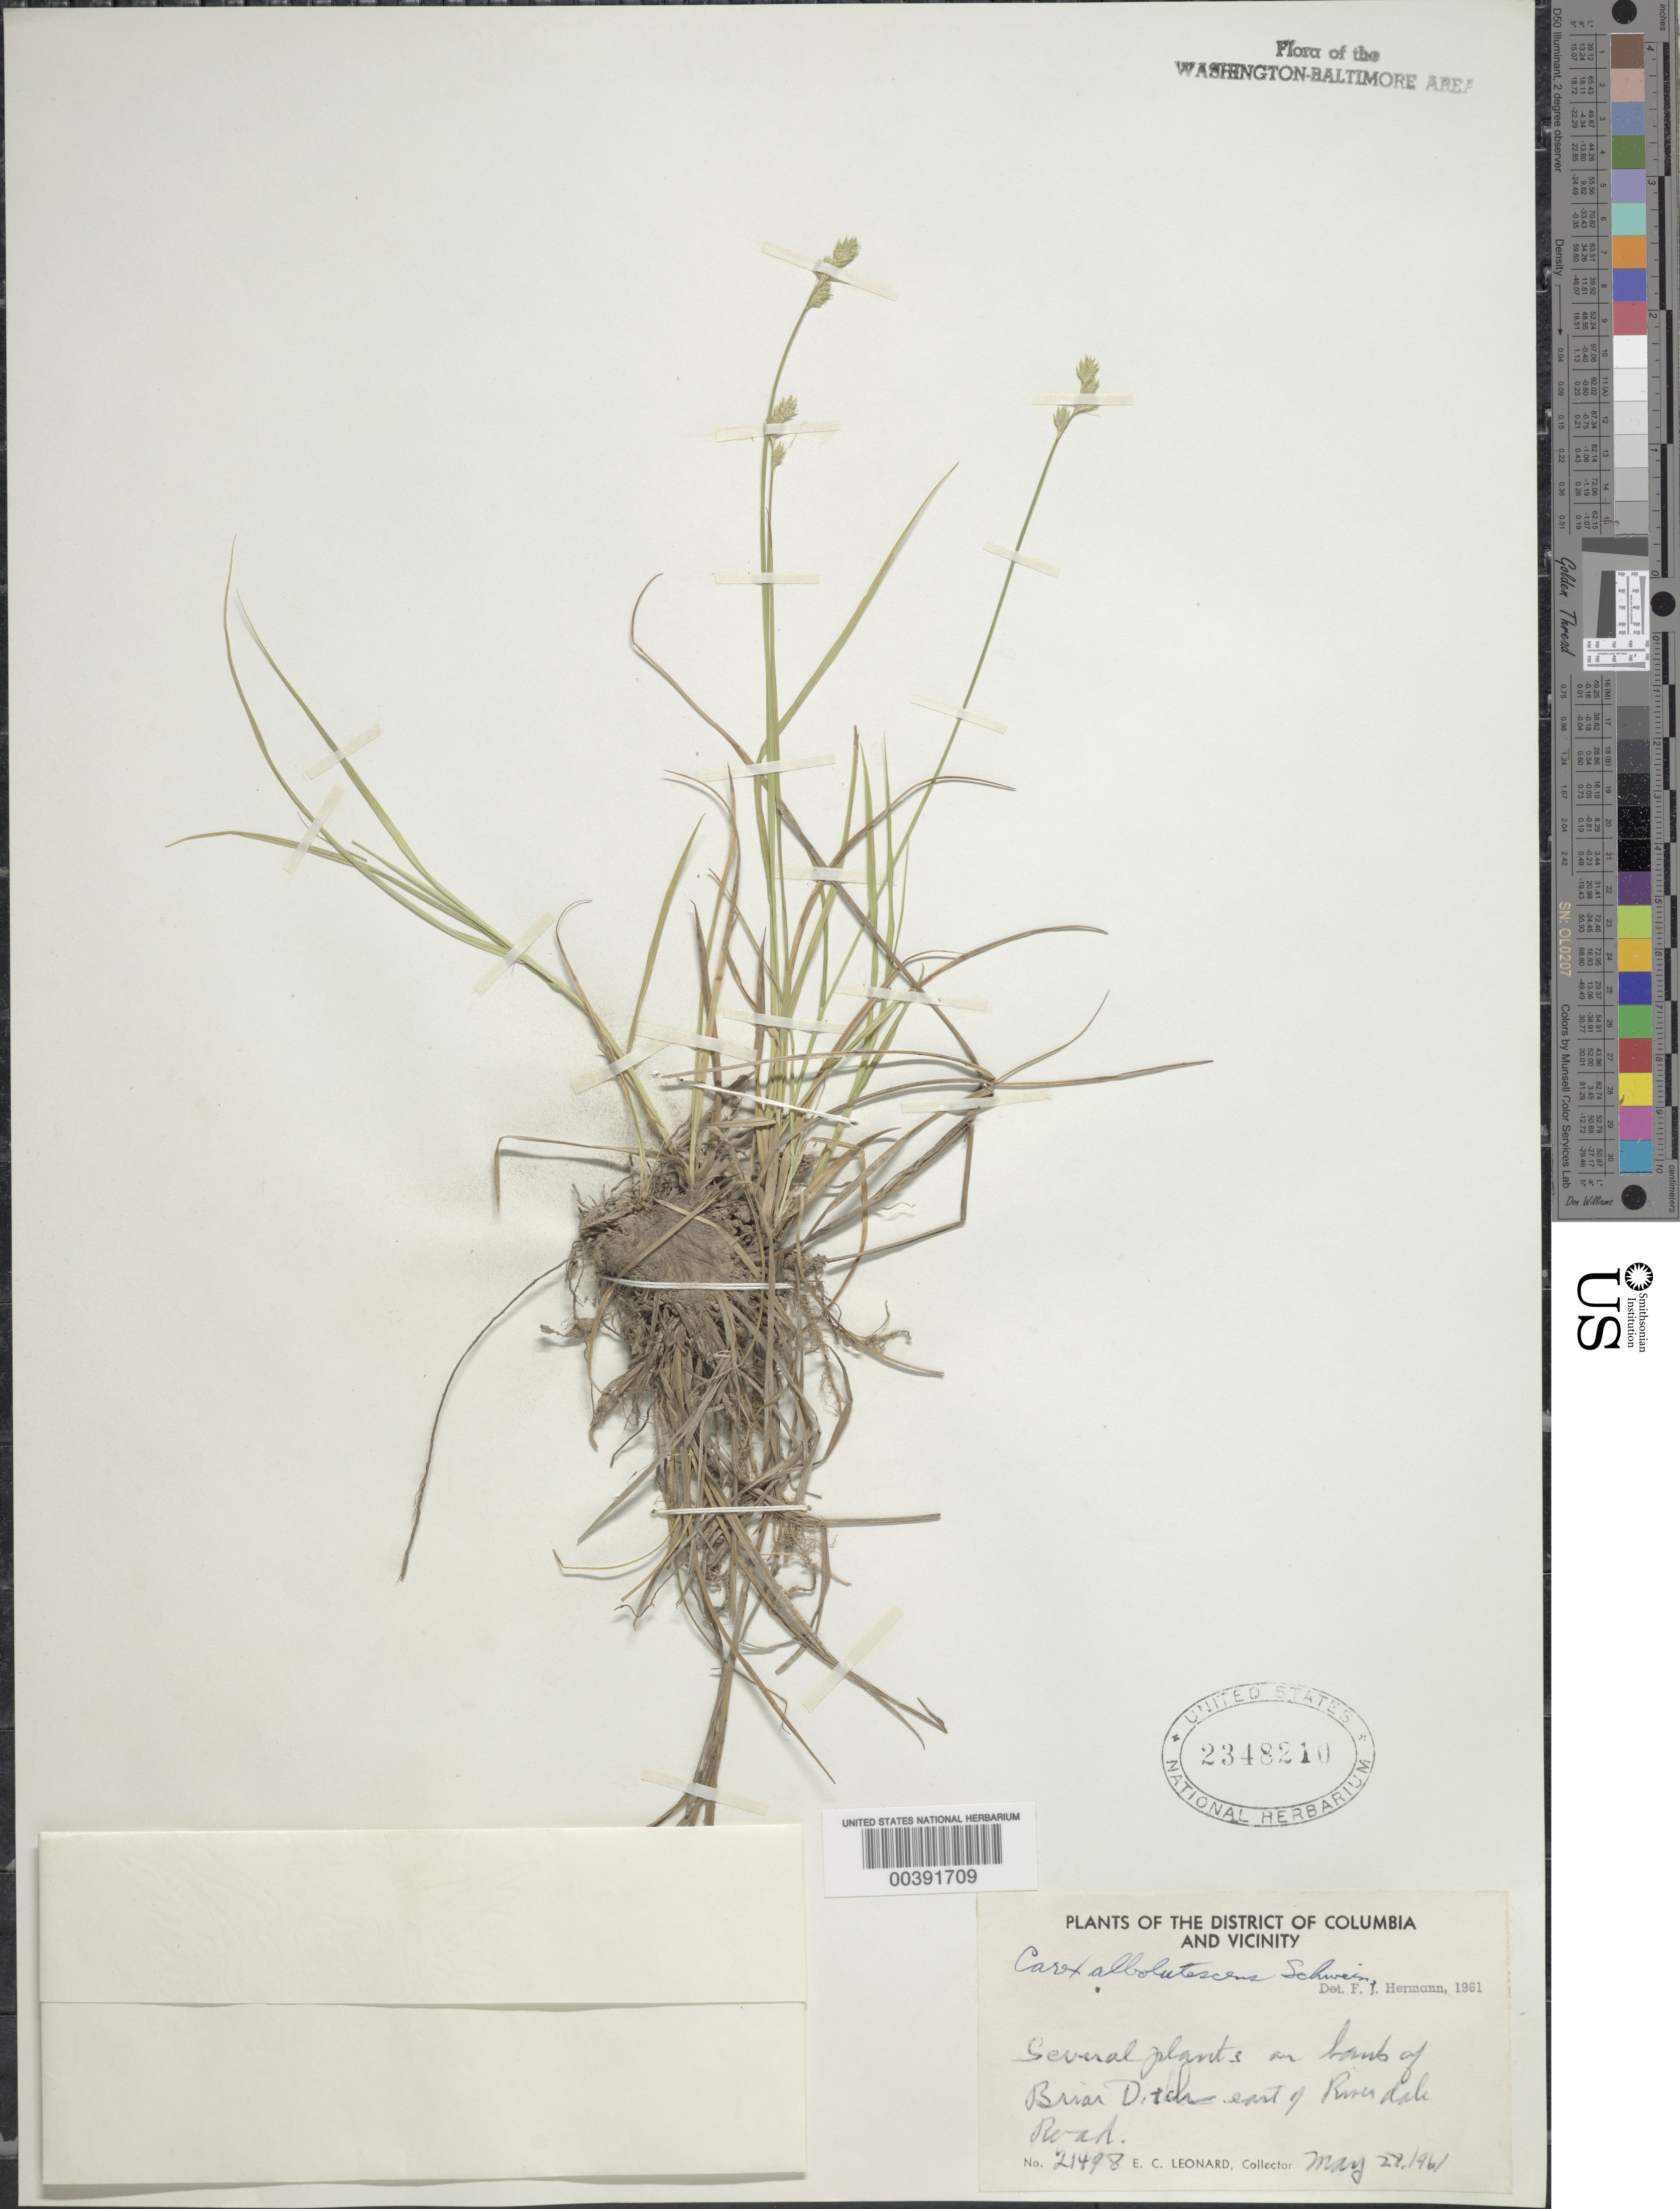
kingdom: Plantae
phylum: Tracheophyta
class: Liliopsida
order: Poales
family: Cyperaceae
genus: Carex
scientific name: Carex albolutescens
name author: Schwein.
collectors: E. C. Leonard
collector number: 21498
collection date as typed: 28 May 1961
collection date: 1961-05-28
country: United States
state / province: Maryland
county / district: Prince George's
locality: Briar Ditch, east of Riverdale Road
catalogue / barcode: US 2348210